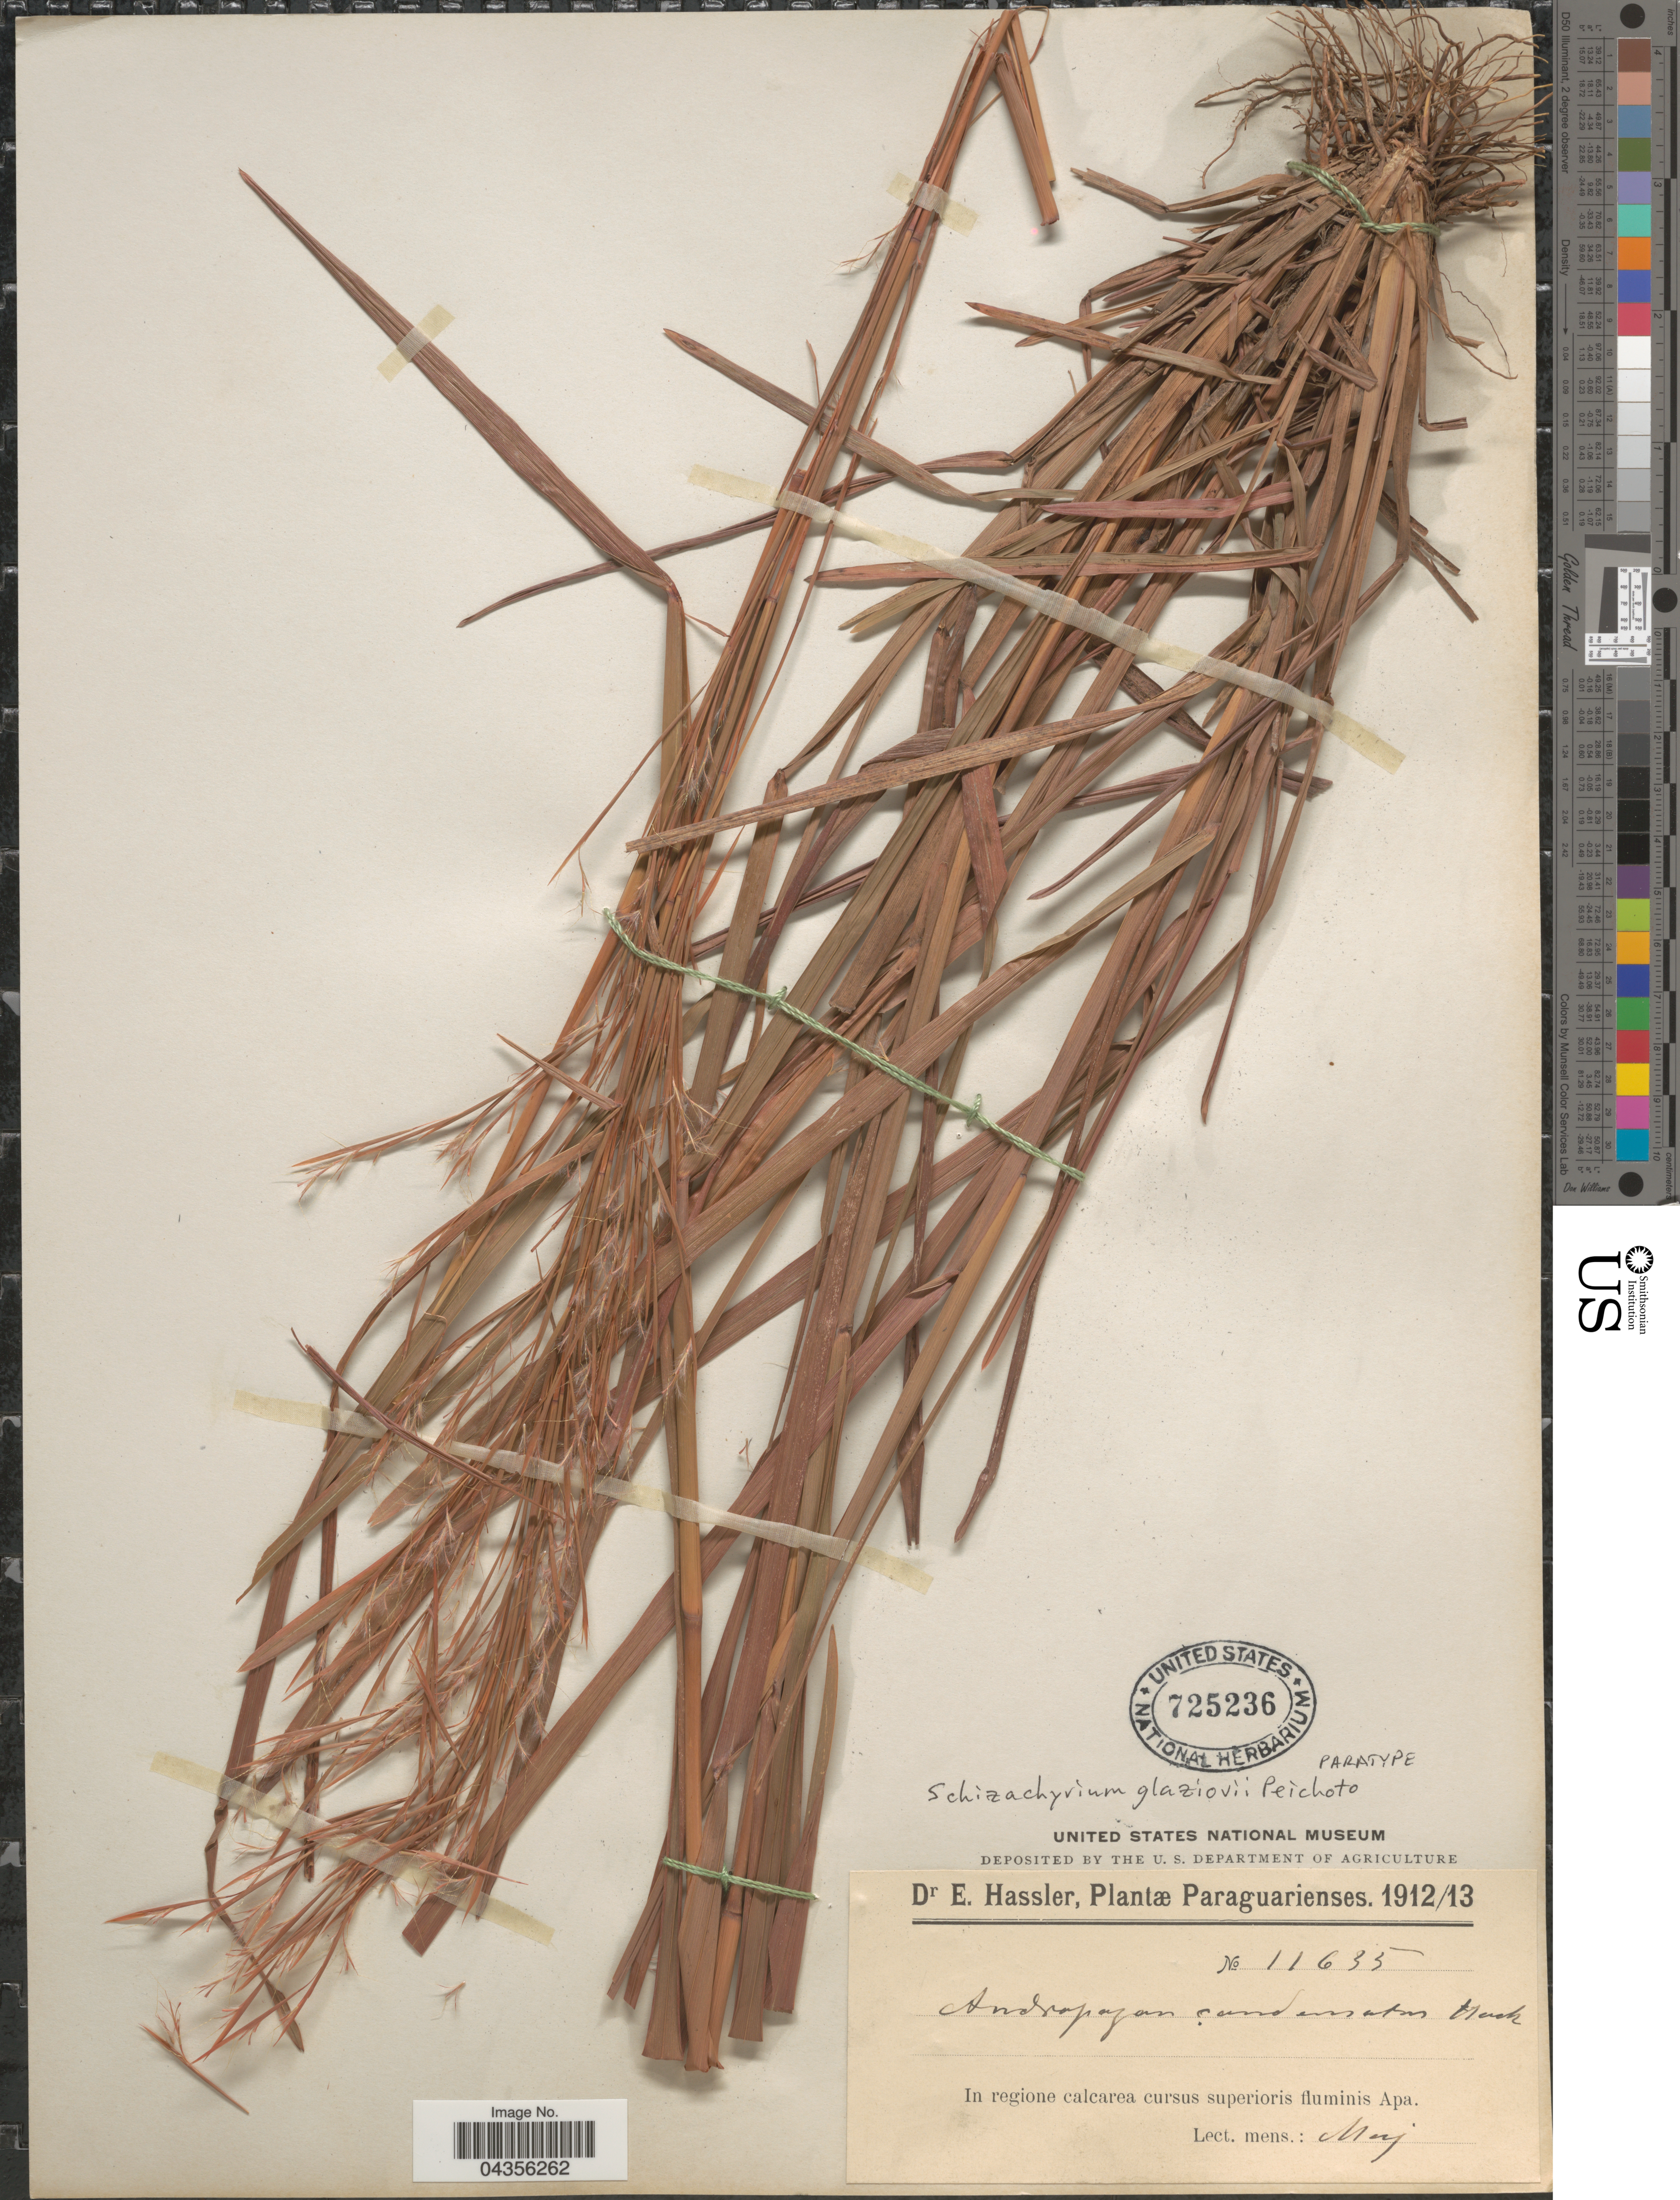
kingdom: Plantae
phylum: Tracheophyta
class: Liliopsida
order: Poales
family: Poaceae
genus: Schizachyrium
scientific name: Schizachyrium glaziovii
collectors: E. Hassler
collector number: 11635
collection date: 1912-05/1913-05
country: Paraguay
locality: In regione calcarea cursus superioris fluminis Apa.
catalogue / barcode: US 725236